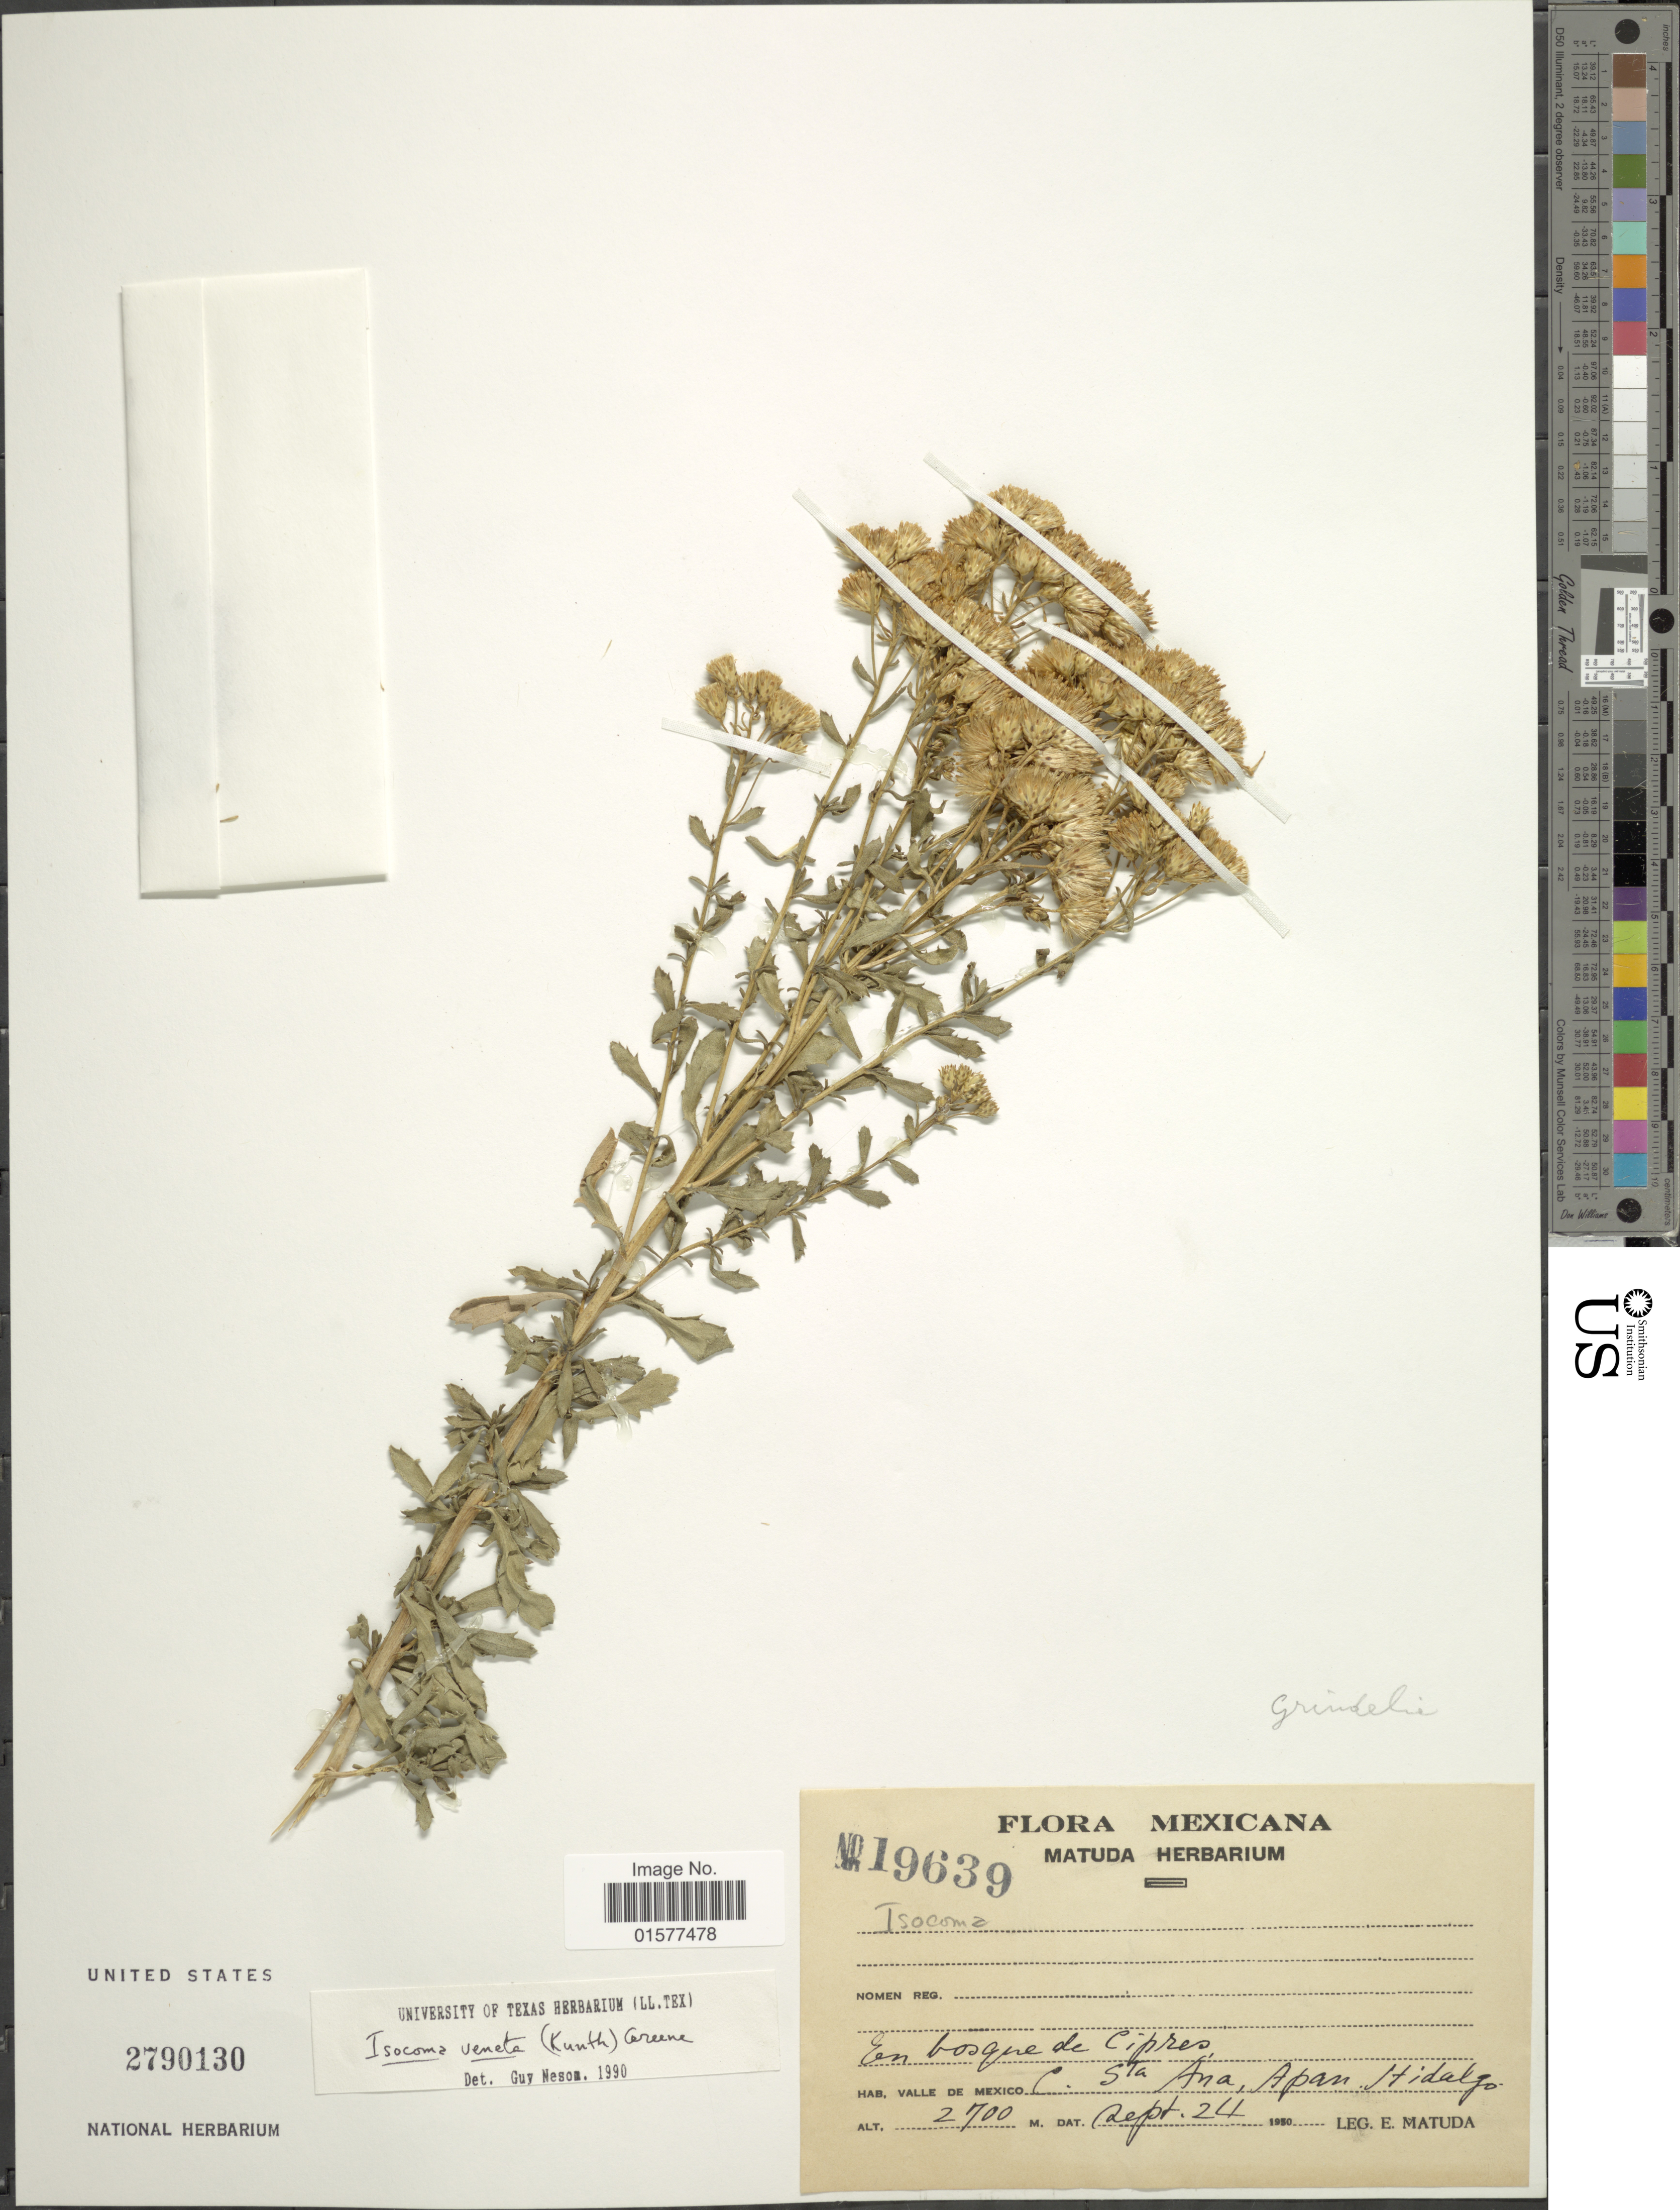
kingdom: Plantae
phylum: Tracheophyta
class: Magnoliopsida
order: Asterales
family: Asteraceae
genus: Isocoma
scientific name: Isocoma veneta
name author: (Kunth) Greene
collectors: E. Matuda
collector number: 19639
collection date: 1950-09-24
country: Mexico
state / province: Hidalgo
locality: En bosque de Cipres, Valle de Mexico, Sta Ana, Apan. Hidalgo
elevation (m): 2700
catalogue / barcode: US 2790130